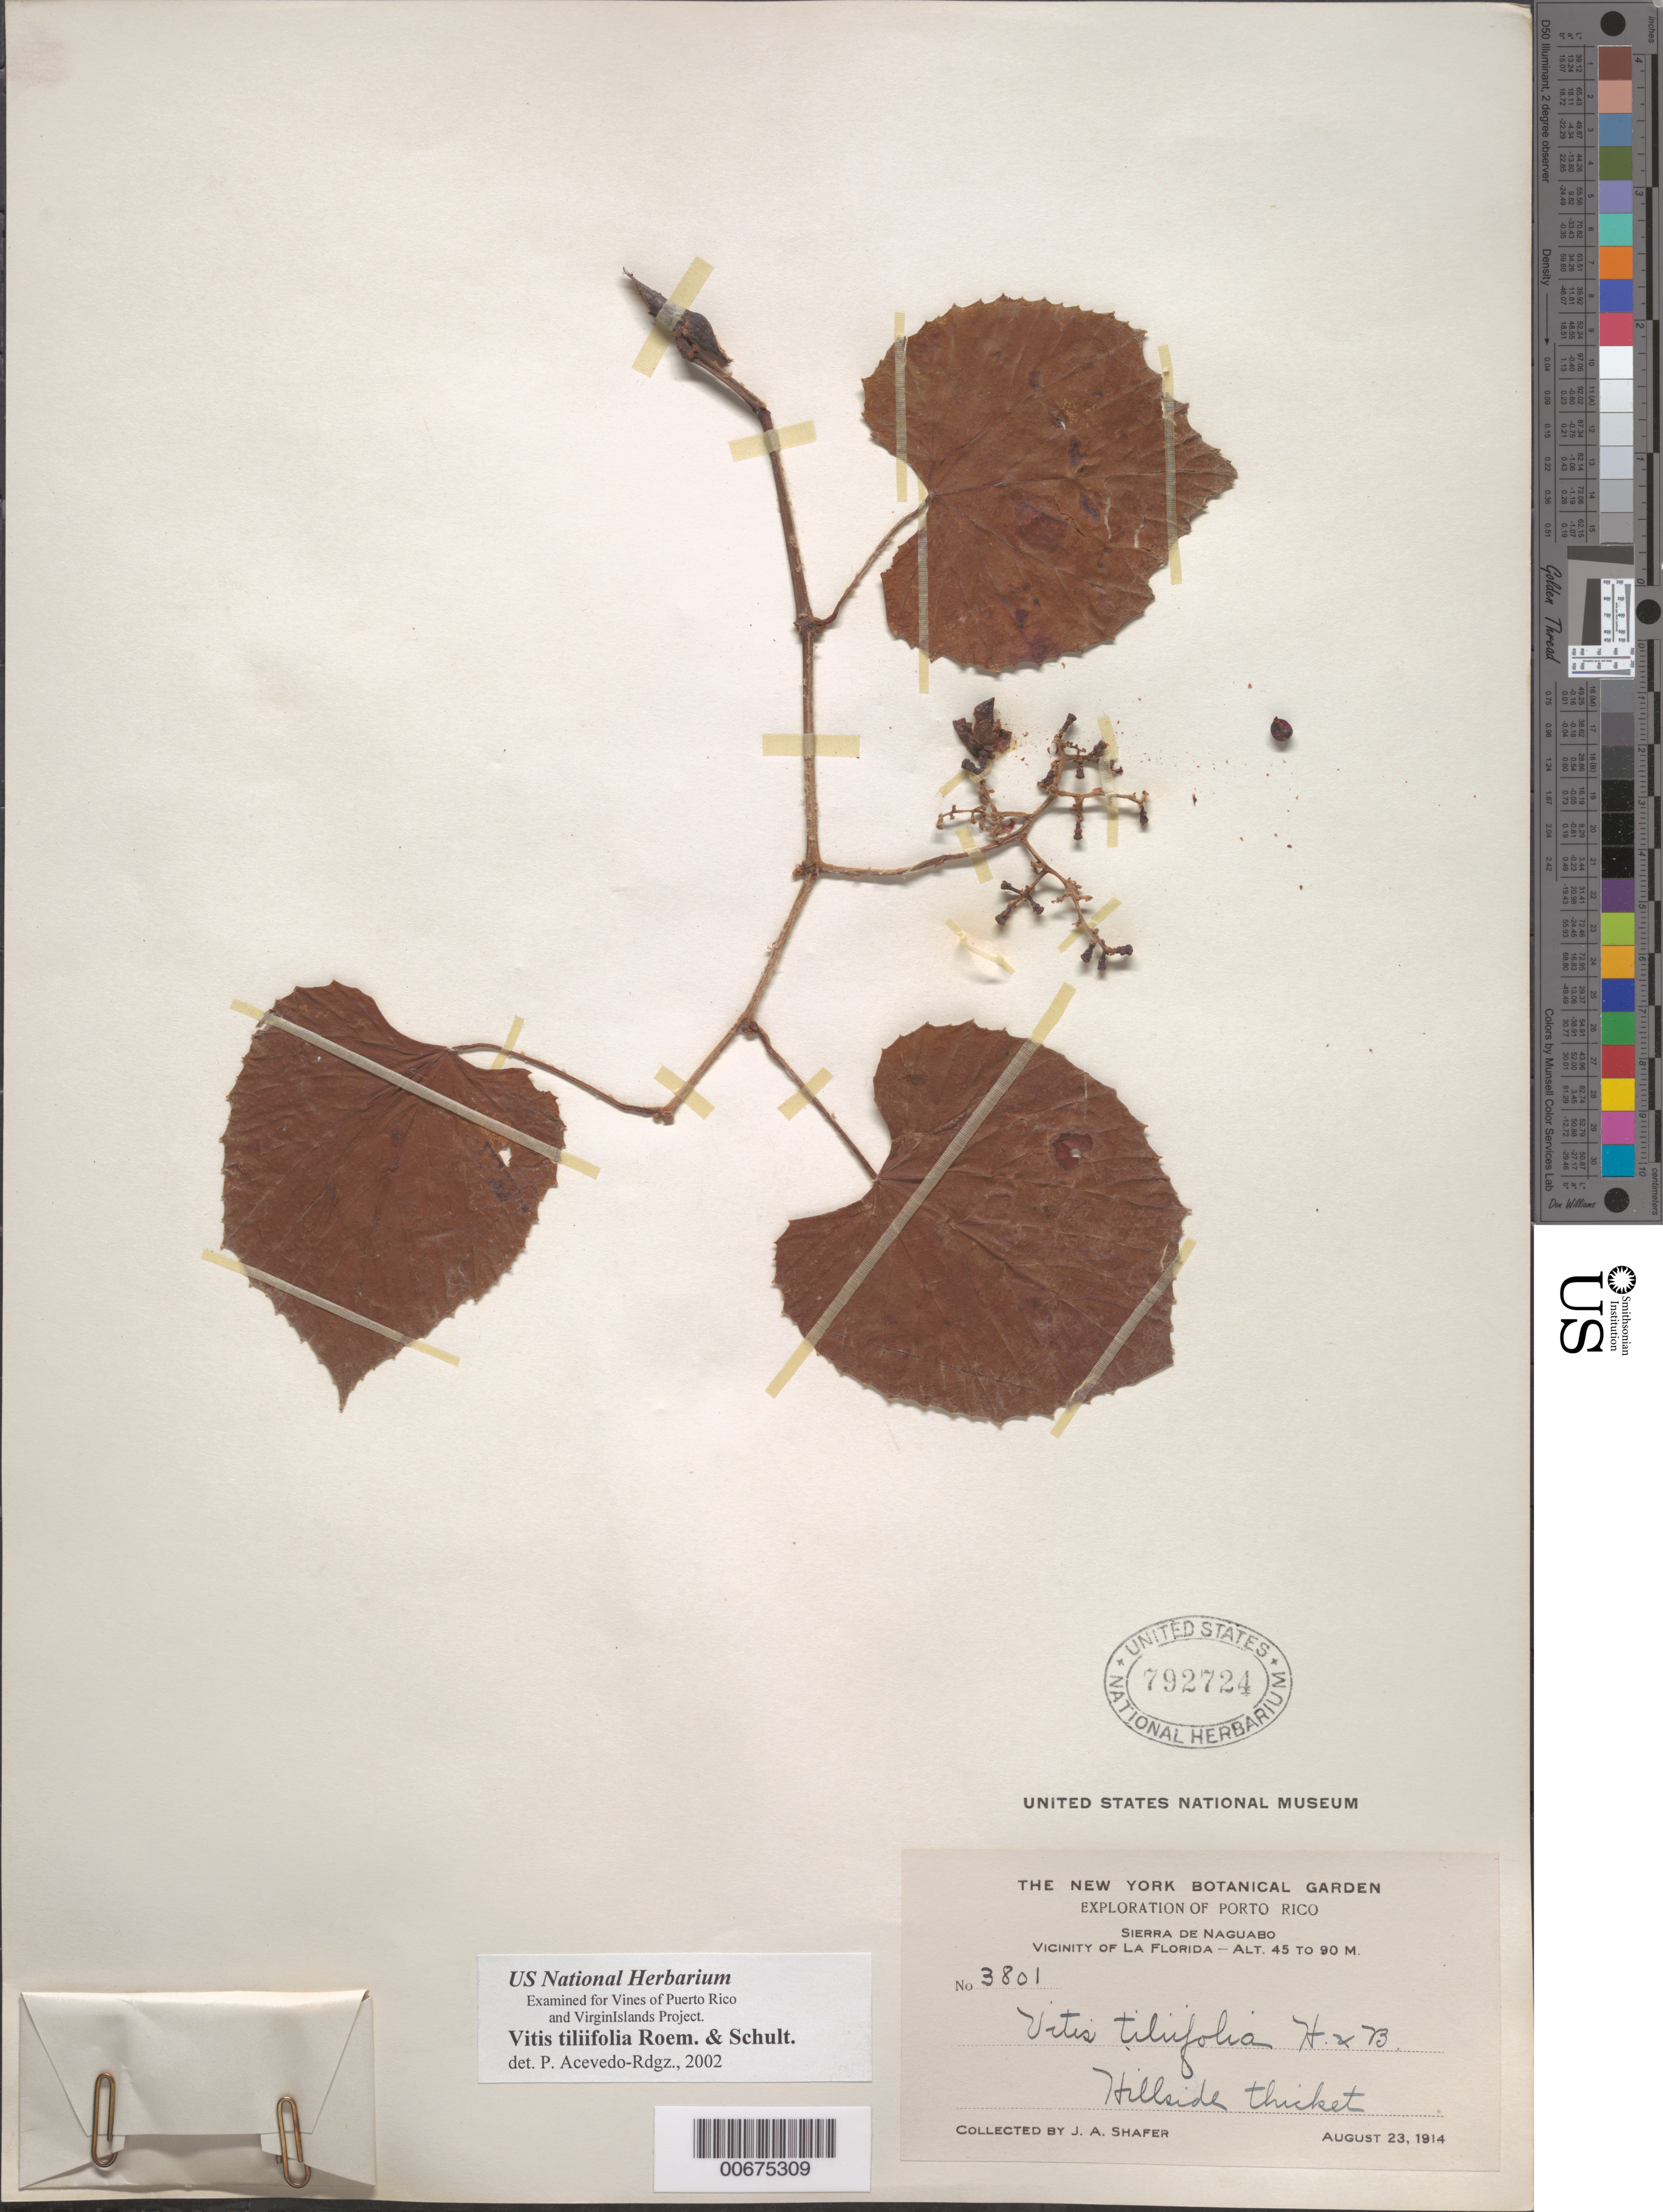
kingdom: Plantae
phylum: Tracheophyta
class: Magnoliopsida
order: Vitales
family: Vitaceae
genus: Vitis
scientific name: Vitis tiliifolia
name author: Humb. & Bonpl. ex Schult.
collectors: J. A. Shafer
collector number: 3801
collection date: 1914-08-23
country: Puerto Rico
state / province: Naguabo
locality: Porto Rico. Sierra de Naguabo. Vicinity of La Florida.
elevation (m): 45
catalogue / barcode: US 792724